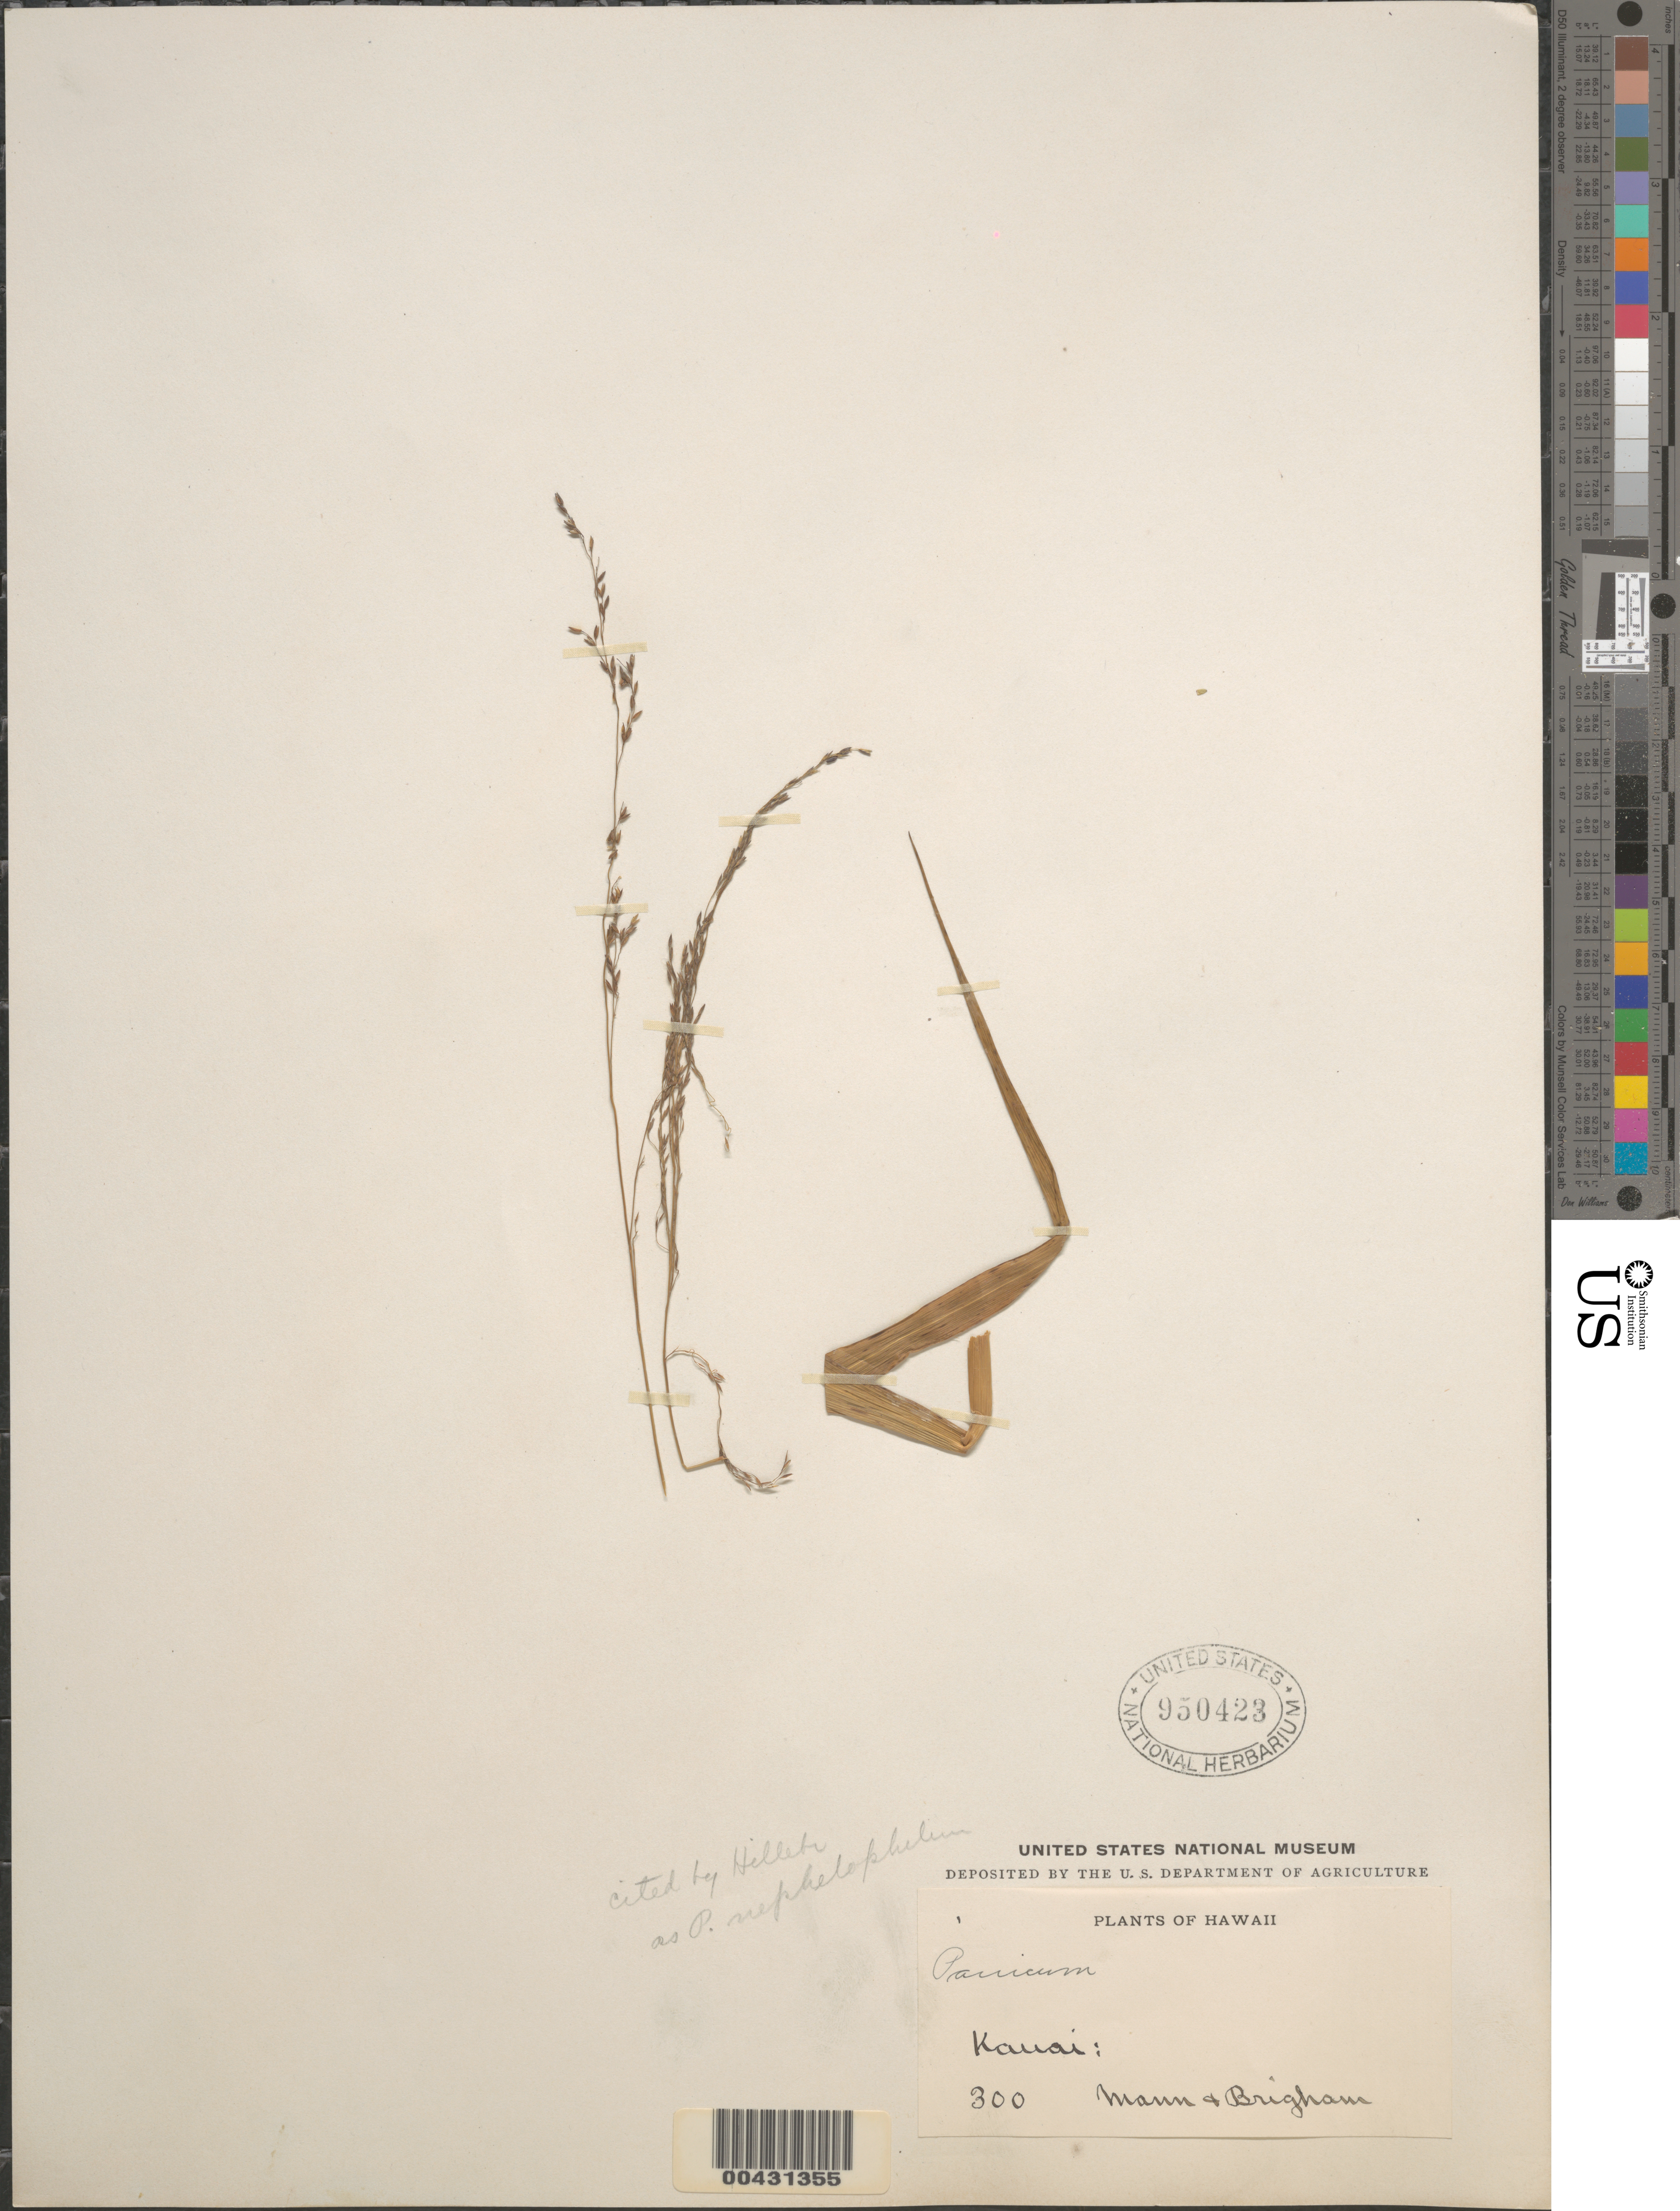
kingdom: Plantae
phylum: Tracheophyta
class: Liliopsida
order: Poales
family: Poaceae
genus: Panicum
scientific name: Panicum nephelophilum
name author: Gaudich.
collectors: H. Mann & W. T. Brigham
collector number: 300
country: United States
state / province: Hawaii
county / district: Kaui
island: Kaua'i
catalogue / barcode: US 950423